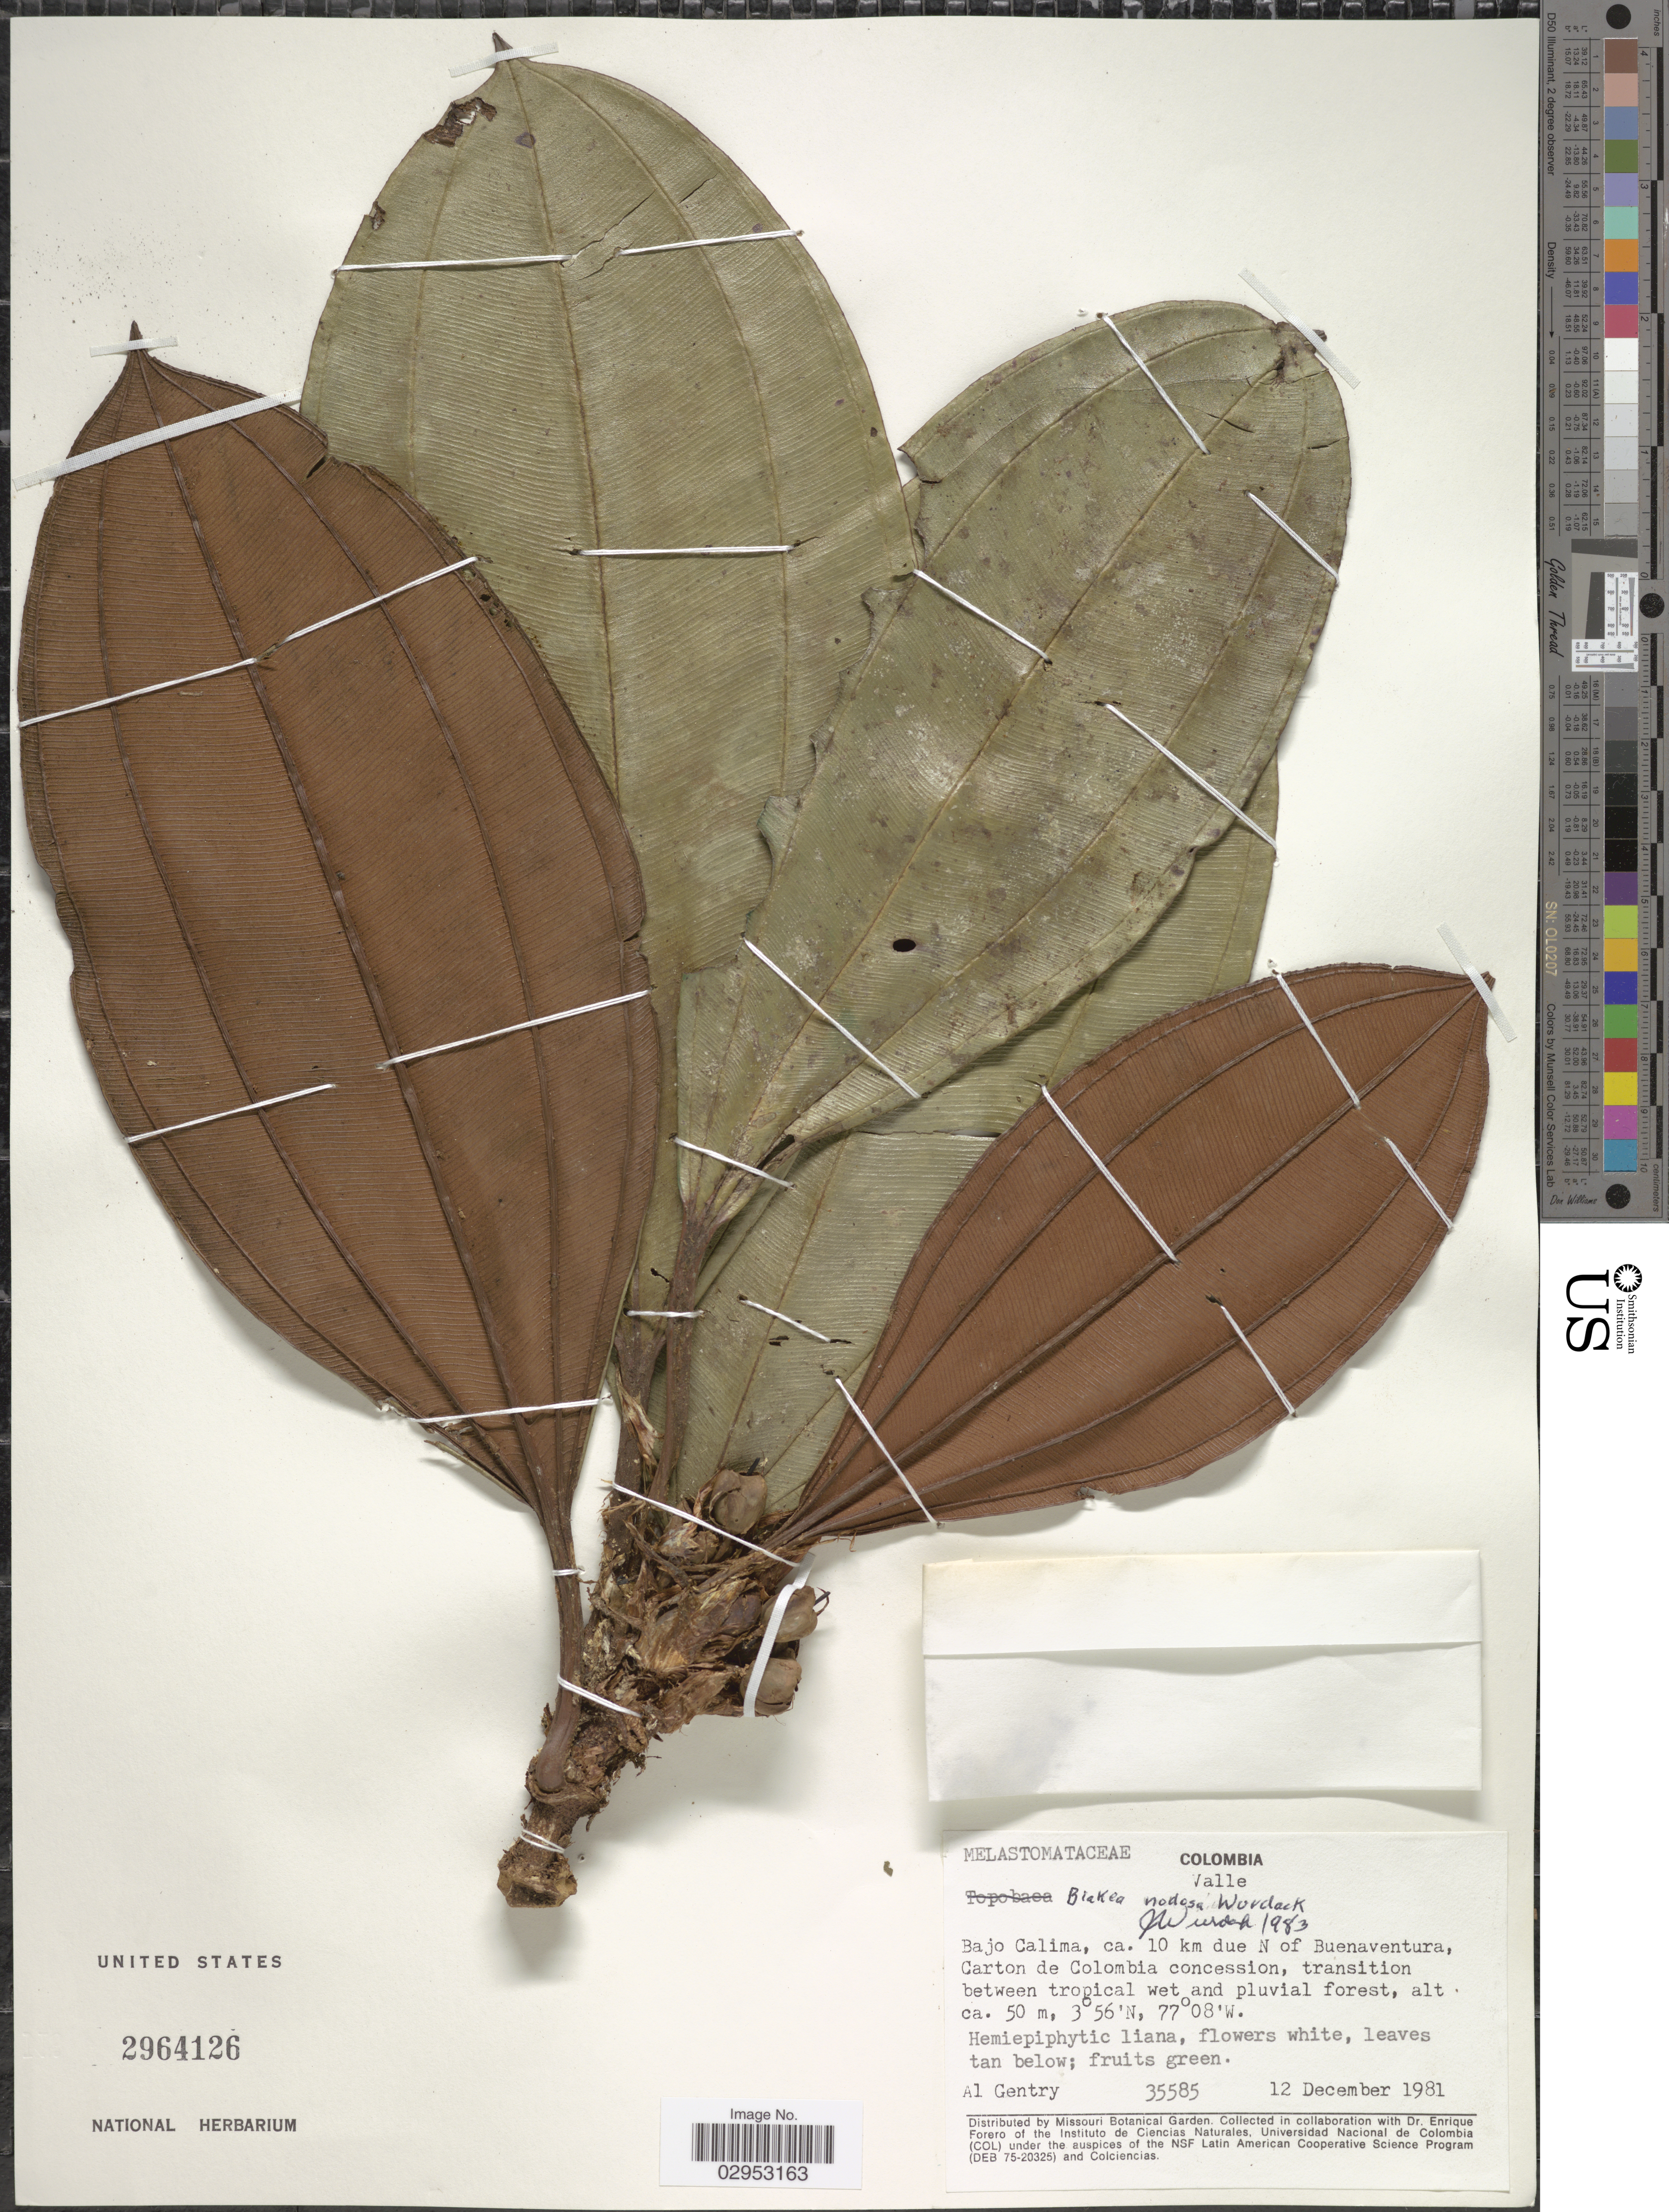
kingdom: Plantae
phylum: Tracheophyta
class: Magnoliopsida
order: Myrtales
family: Melastomataceae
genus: Blakea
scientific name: Blakea nodosa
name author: Wurdack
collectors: A. H. Gentry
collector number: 35585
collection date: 1981-12-12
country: Colombia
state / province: Valle del Cauca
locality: Valle. Bajo Calima, ca. 10 km due N of Buenaventura. Carton de Colombia concession.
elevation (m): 50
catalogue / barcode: US 2964126